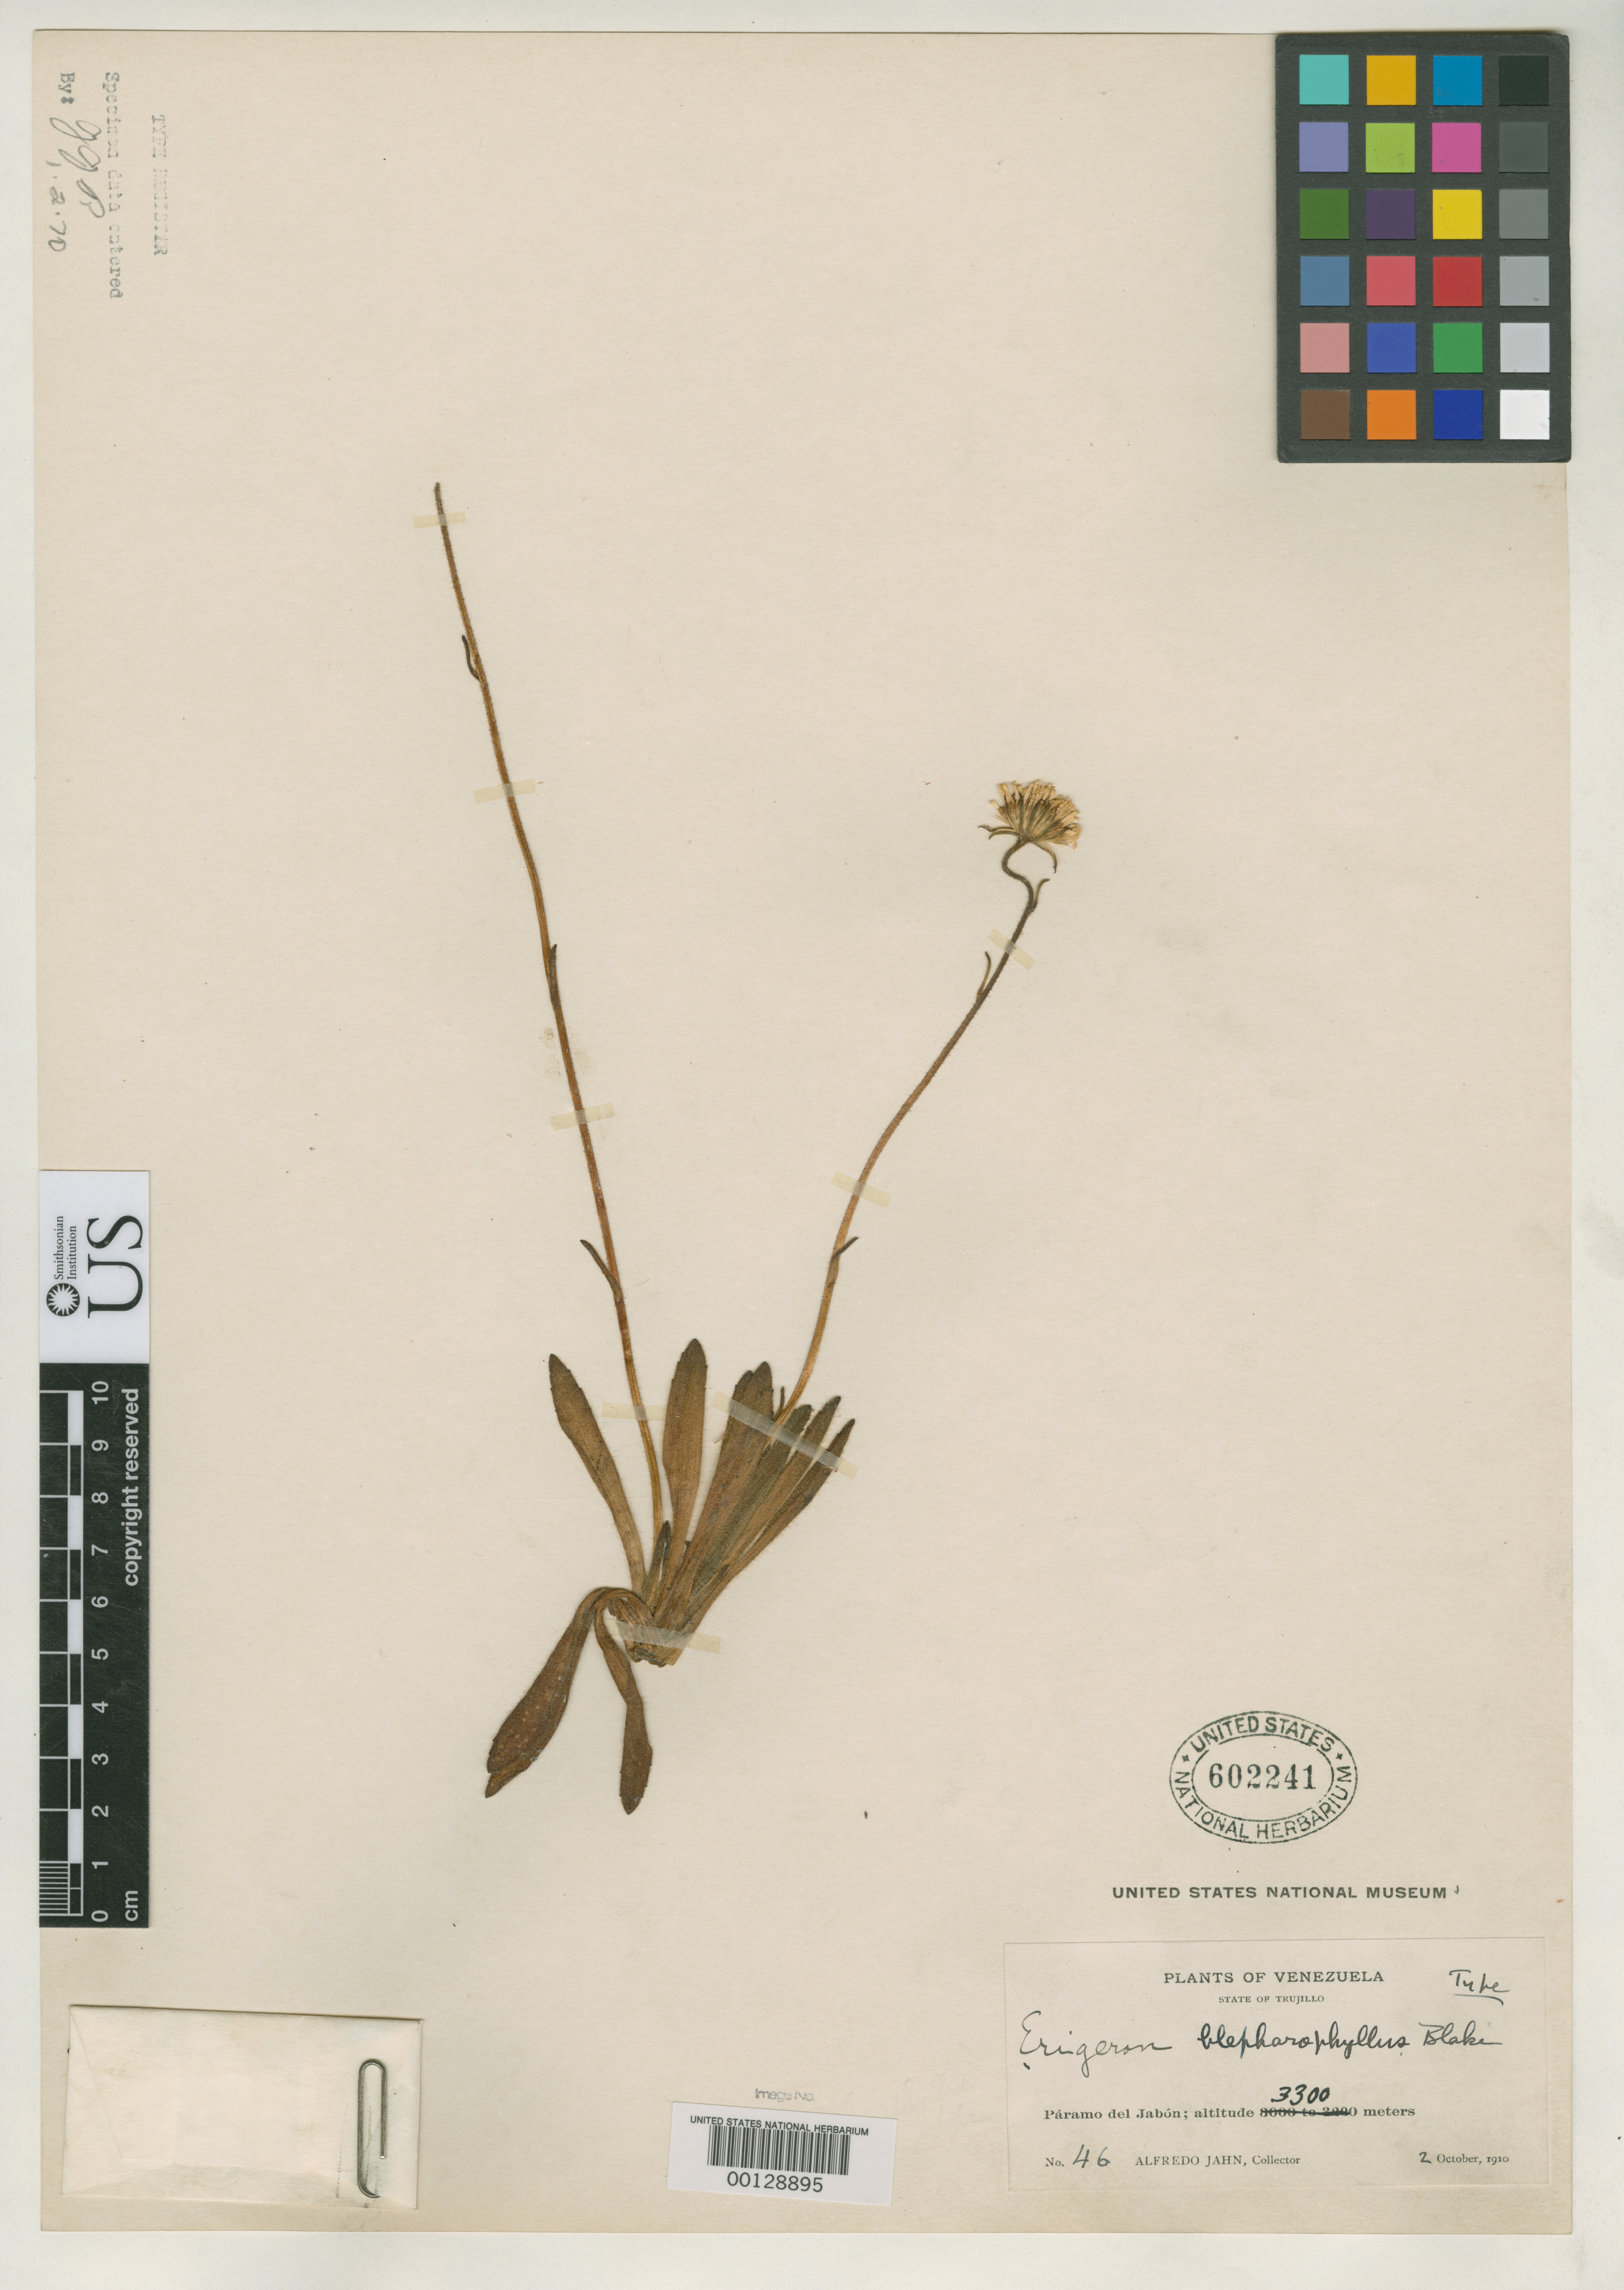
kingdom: Plantae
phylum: Tracheophyta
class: Magnoliopsida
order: Asterales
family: Asteraceae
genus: Erigeron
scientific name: Erigeron blepharophyllus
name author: S.F. Blake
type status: Holotype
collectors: A. Jahn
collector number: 46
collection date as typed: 02 Oct 1910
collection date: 1910-10-02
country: Venezuela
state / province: Trujillo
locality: Páramo del Jabon.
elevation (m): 3300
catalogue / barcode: US 602241